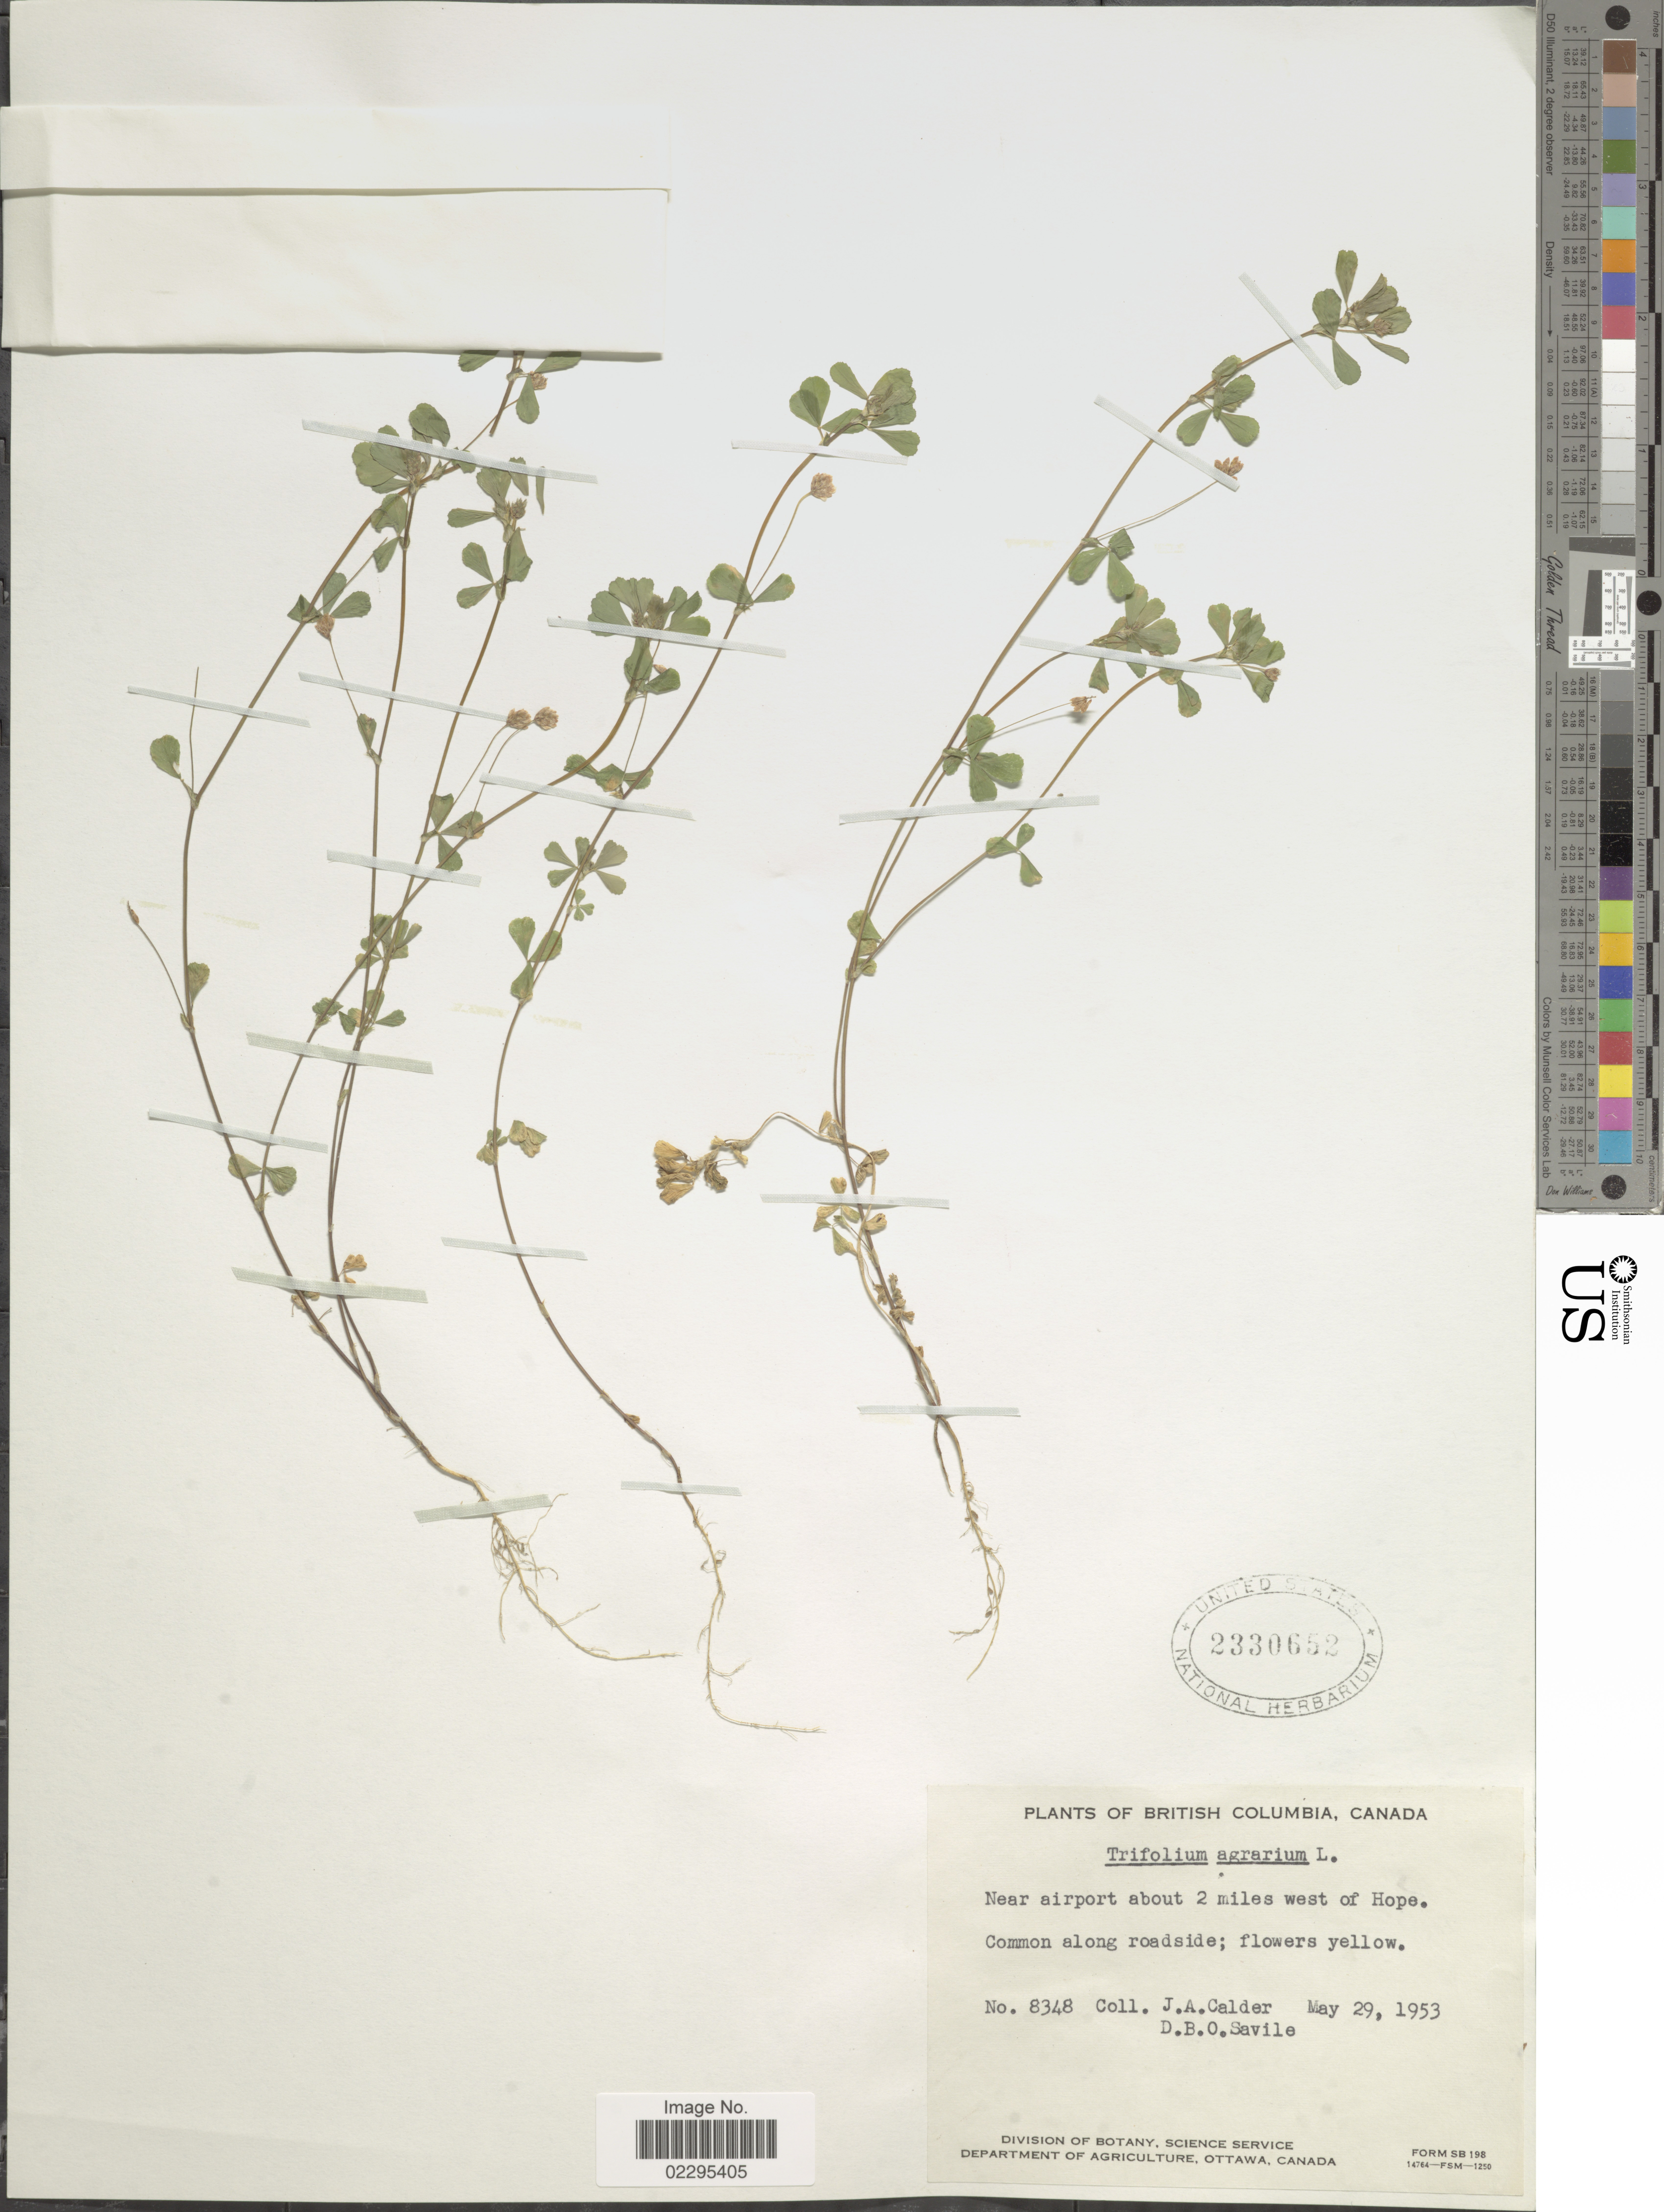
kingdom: Plantae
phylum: Tracheophyta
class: Magnoliopsida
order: Fabales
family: Fabaceae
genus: Trifolium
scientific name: Trifolium agrarium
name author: L.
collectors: J. A. Calder & D. Savile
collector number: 8348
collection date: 1953-05-29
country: Canada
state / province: British Columbia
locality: British Columbia, Canada. Near airport about 2 miles west of Hope.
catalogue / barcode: US 2330652